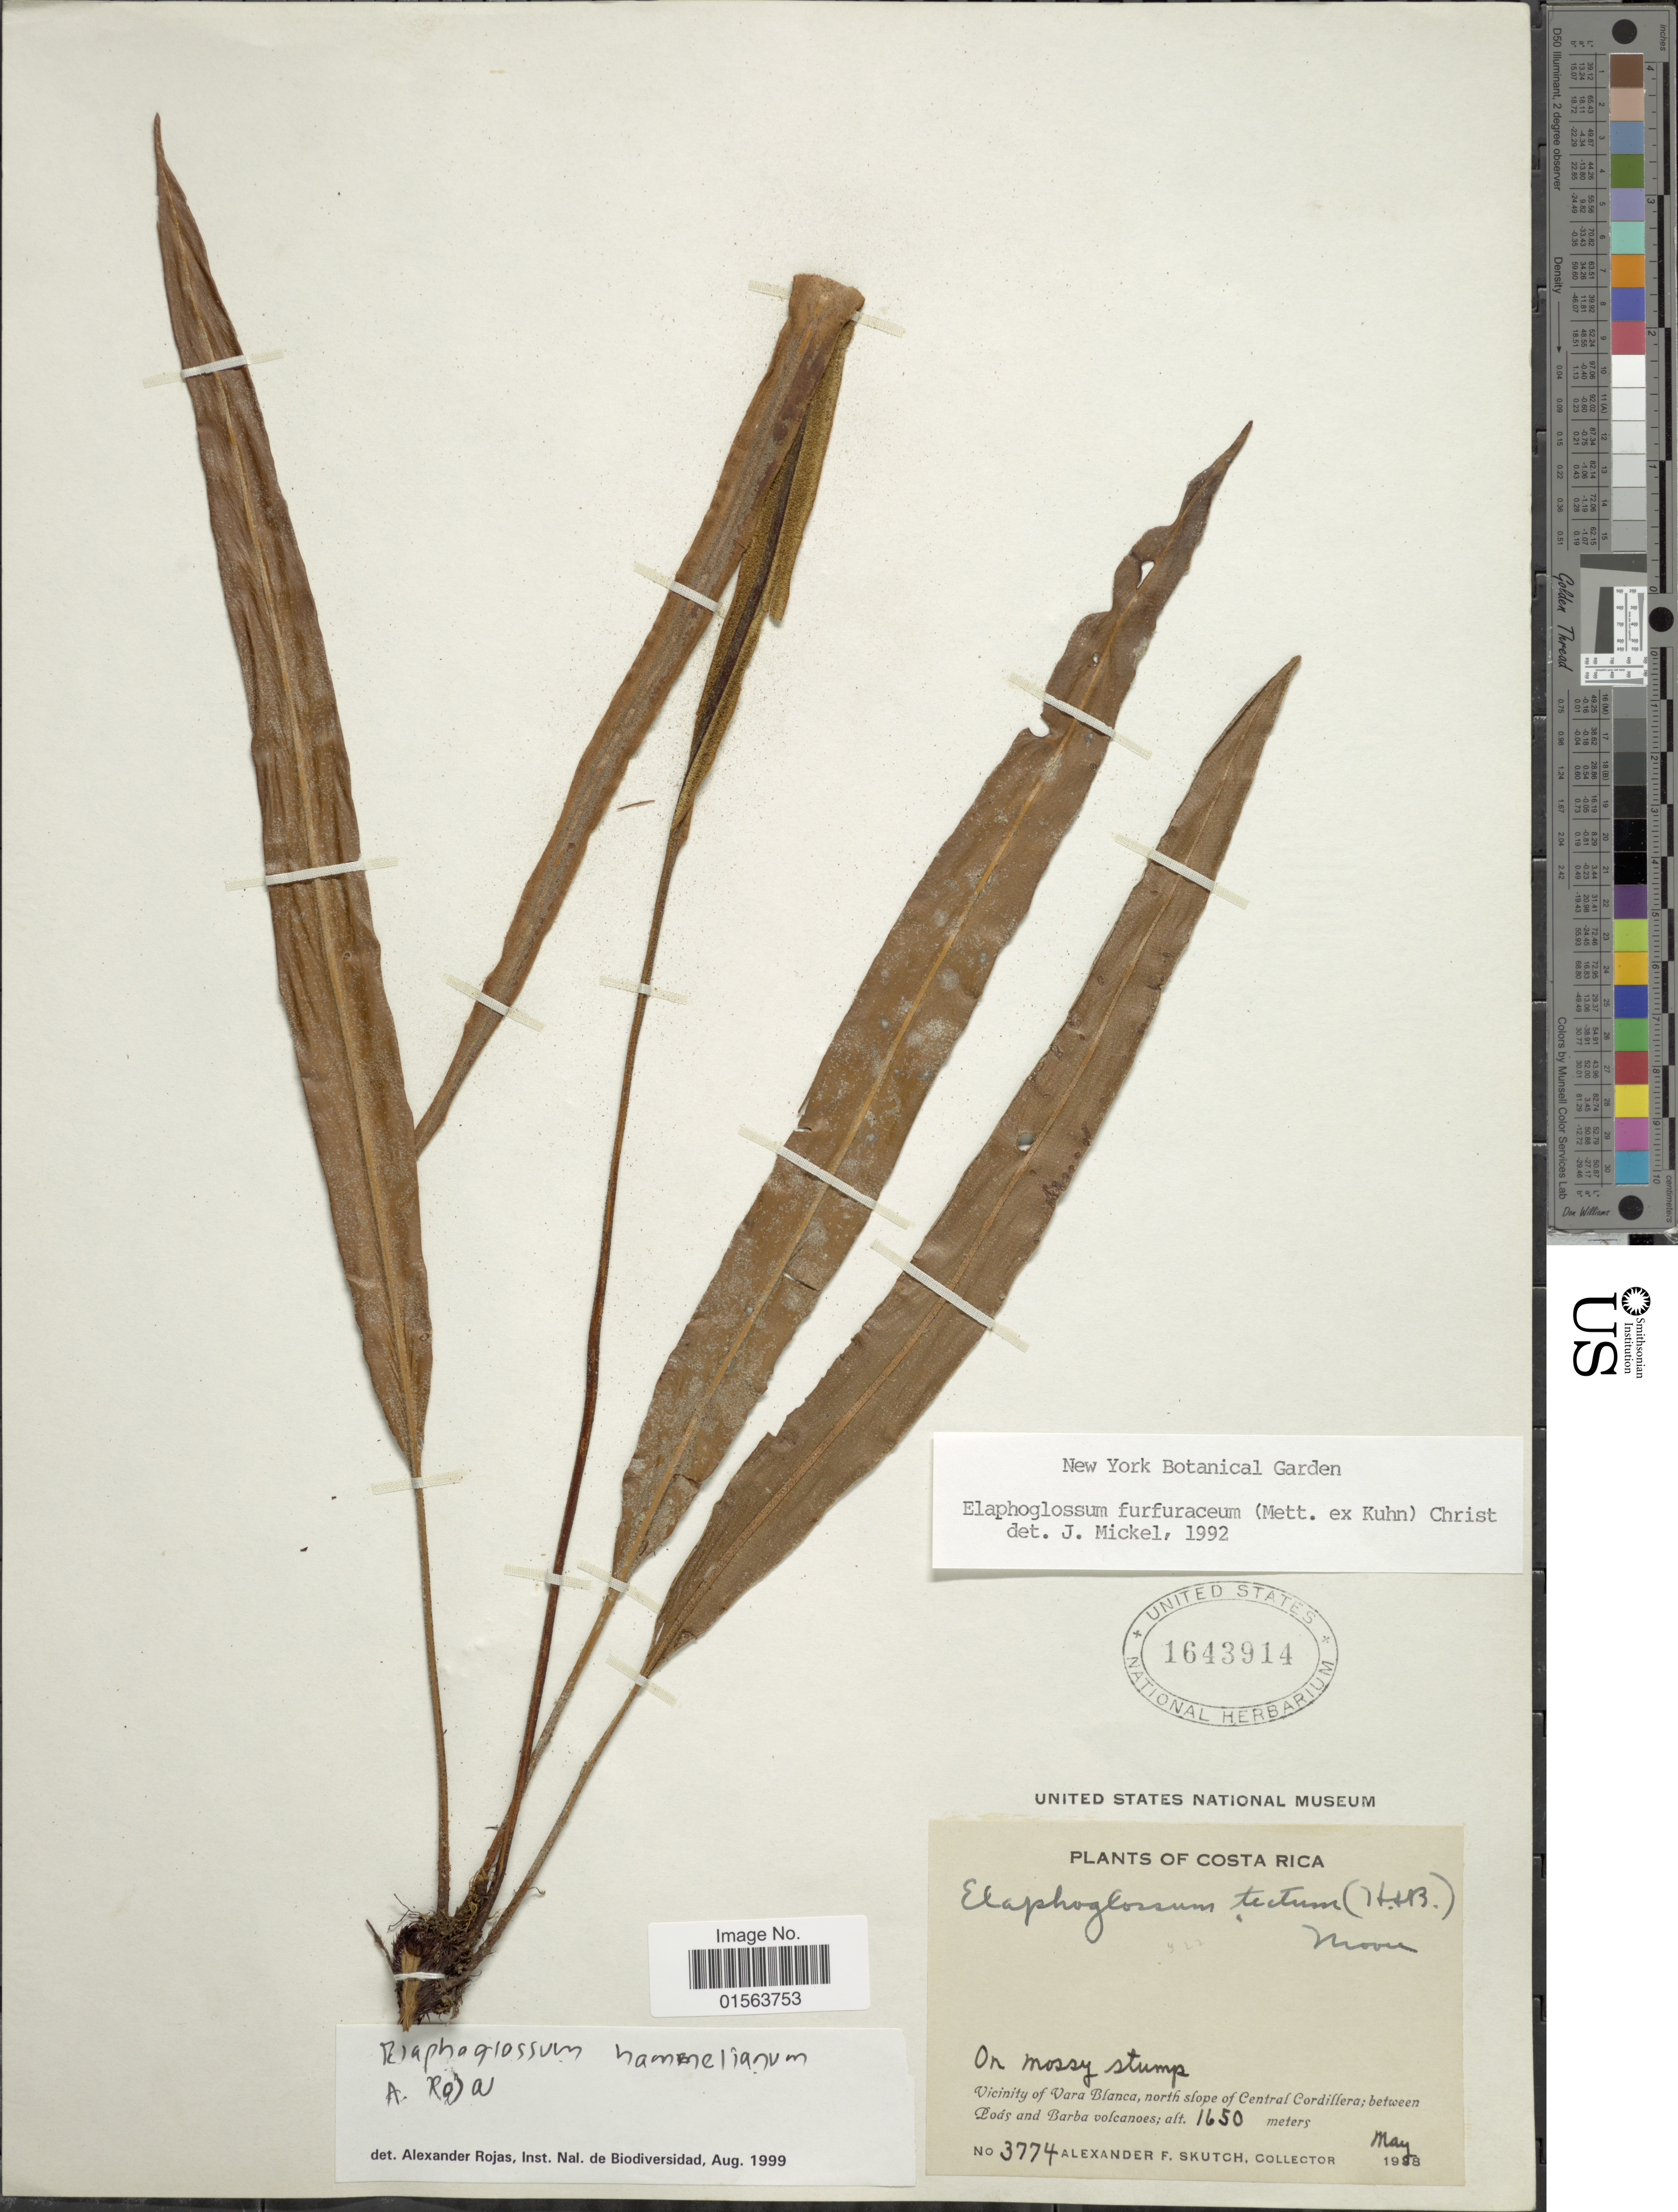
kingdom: Plantae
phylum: Tracheophyta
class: Polypodiopsida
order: Polypodiales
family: Dryopteridaceae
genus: Elaphoglossum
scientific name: Elaphoglossum hammelianum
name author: A. Rojas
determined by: Matos, F. B.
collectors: A. F. Skutch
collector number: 3774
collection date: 1958-05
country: Costa Rica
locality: Vicinity of Vara Blanca, north slope of Central Cordillera; between Poas and Barba volcanoes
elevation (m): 1650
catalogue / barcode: US 1643914